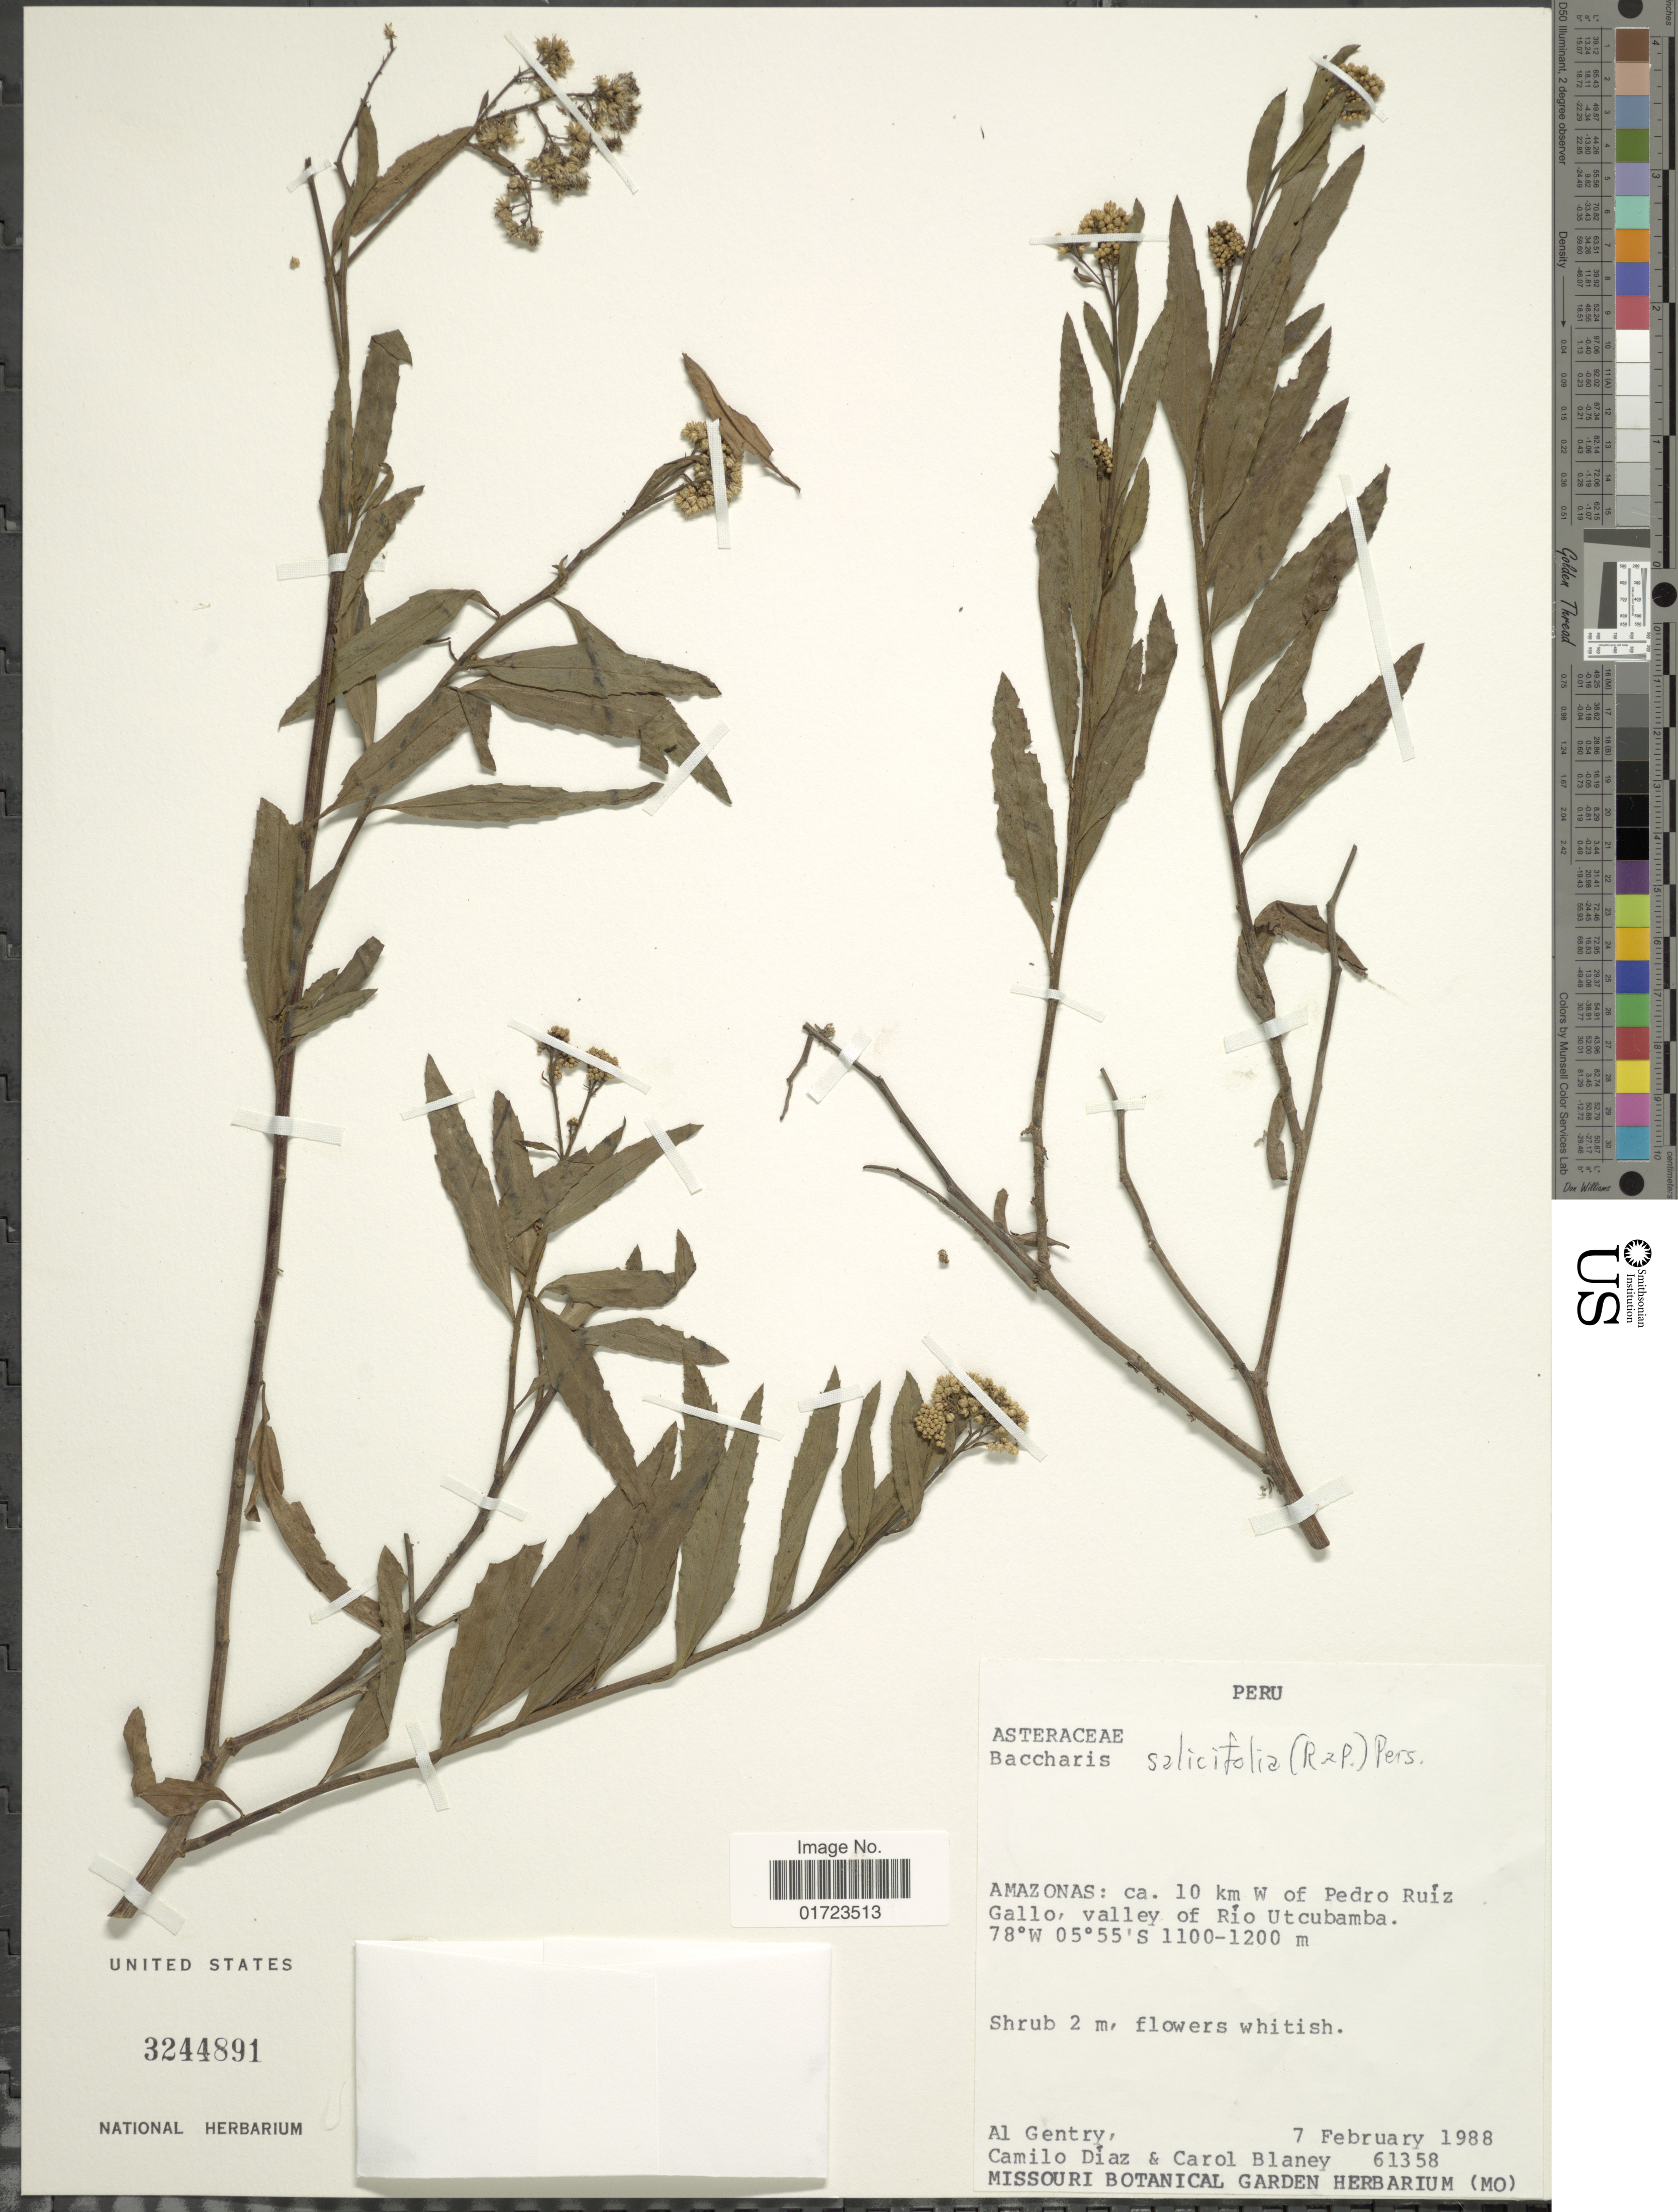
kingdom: Plantae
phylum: Tracheophyta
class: Magnoliopsida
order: Asterales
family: Asteraceae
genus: Baccharis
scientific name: Baccharis salicifolia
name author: (Ruiz & Pav.) Pers.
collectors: A. H. Gentry, C. Díaz & C. Blaney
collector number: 61358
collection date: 1988-02-07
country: Peru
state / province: Amazonas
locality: Amazonas: ca. 10 km W of Pedro Ruiz Gallo, valley of Rio Utcubamba.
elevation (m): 1100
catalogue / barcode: US 3244891